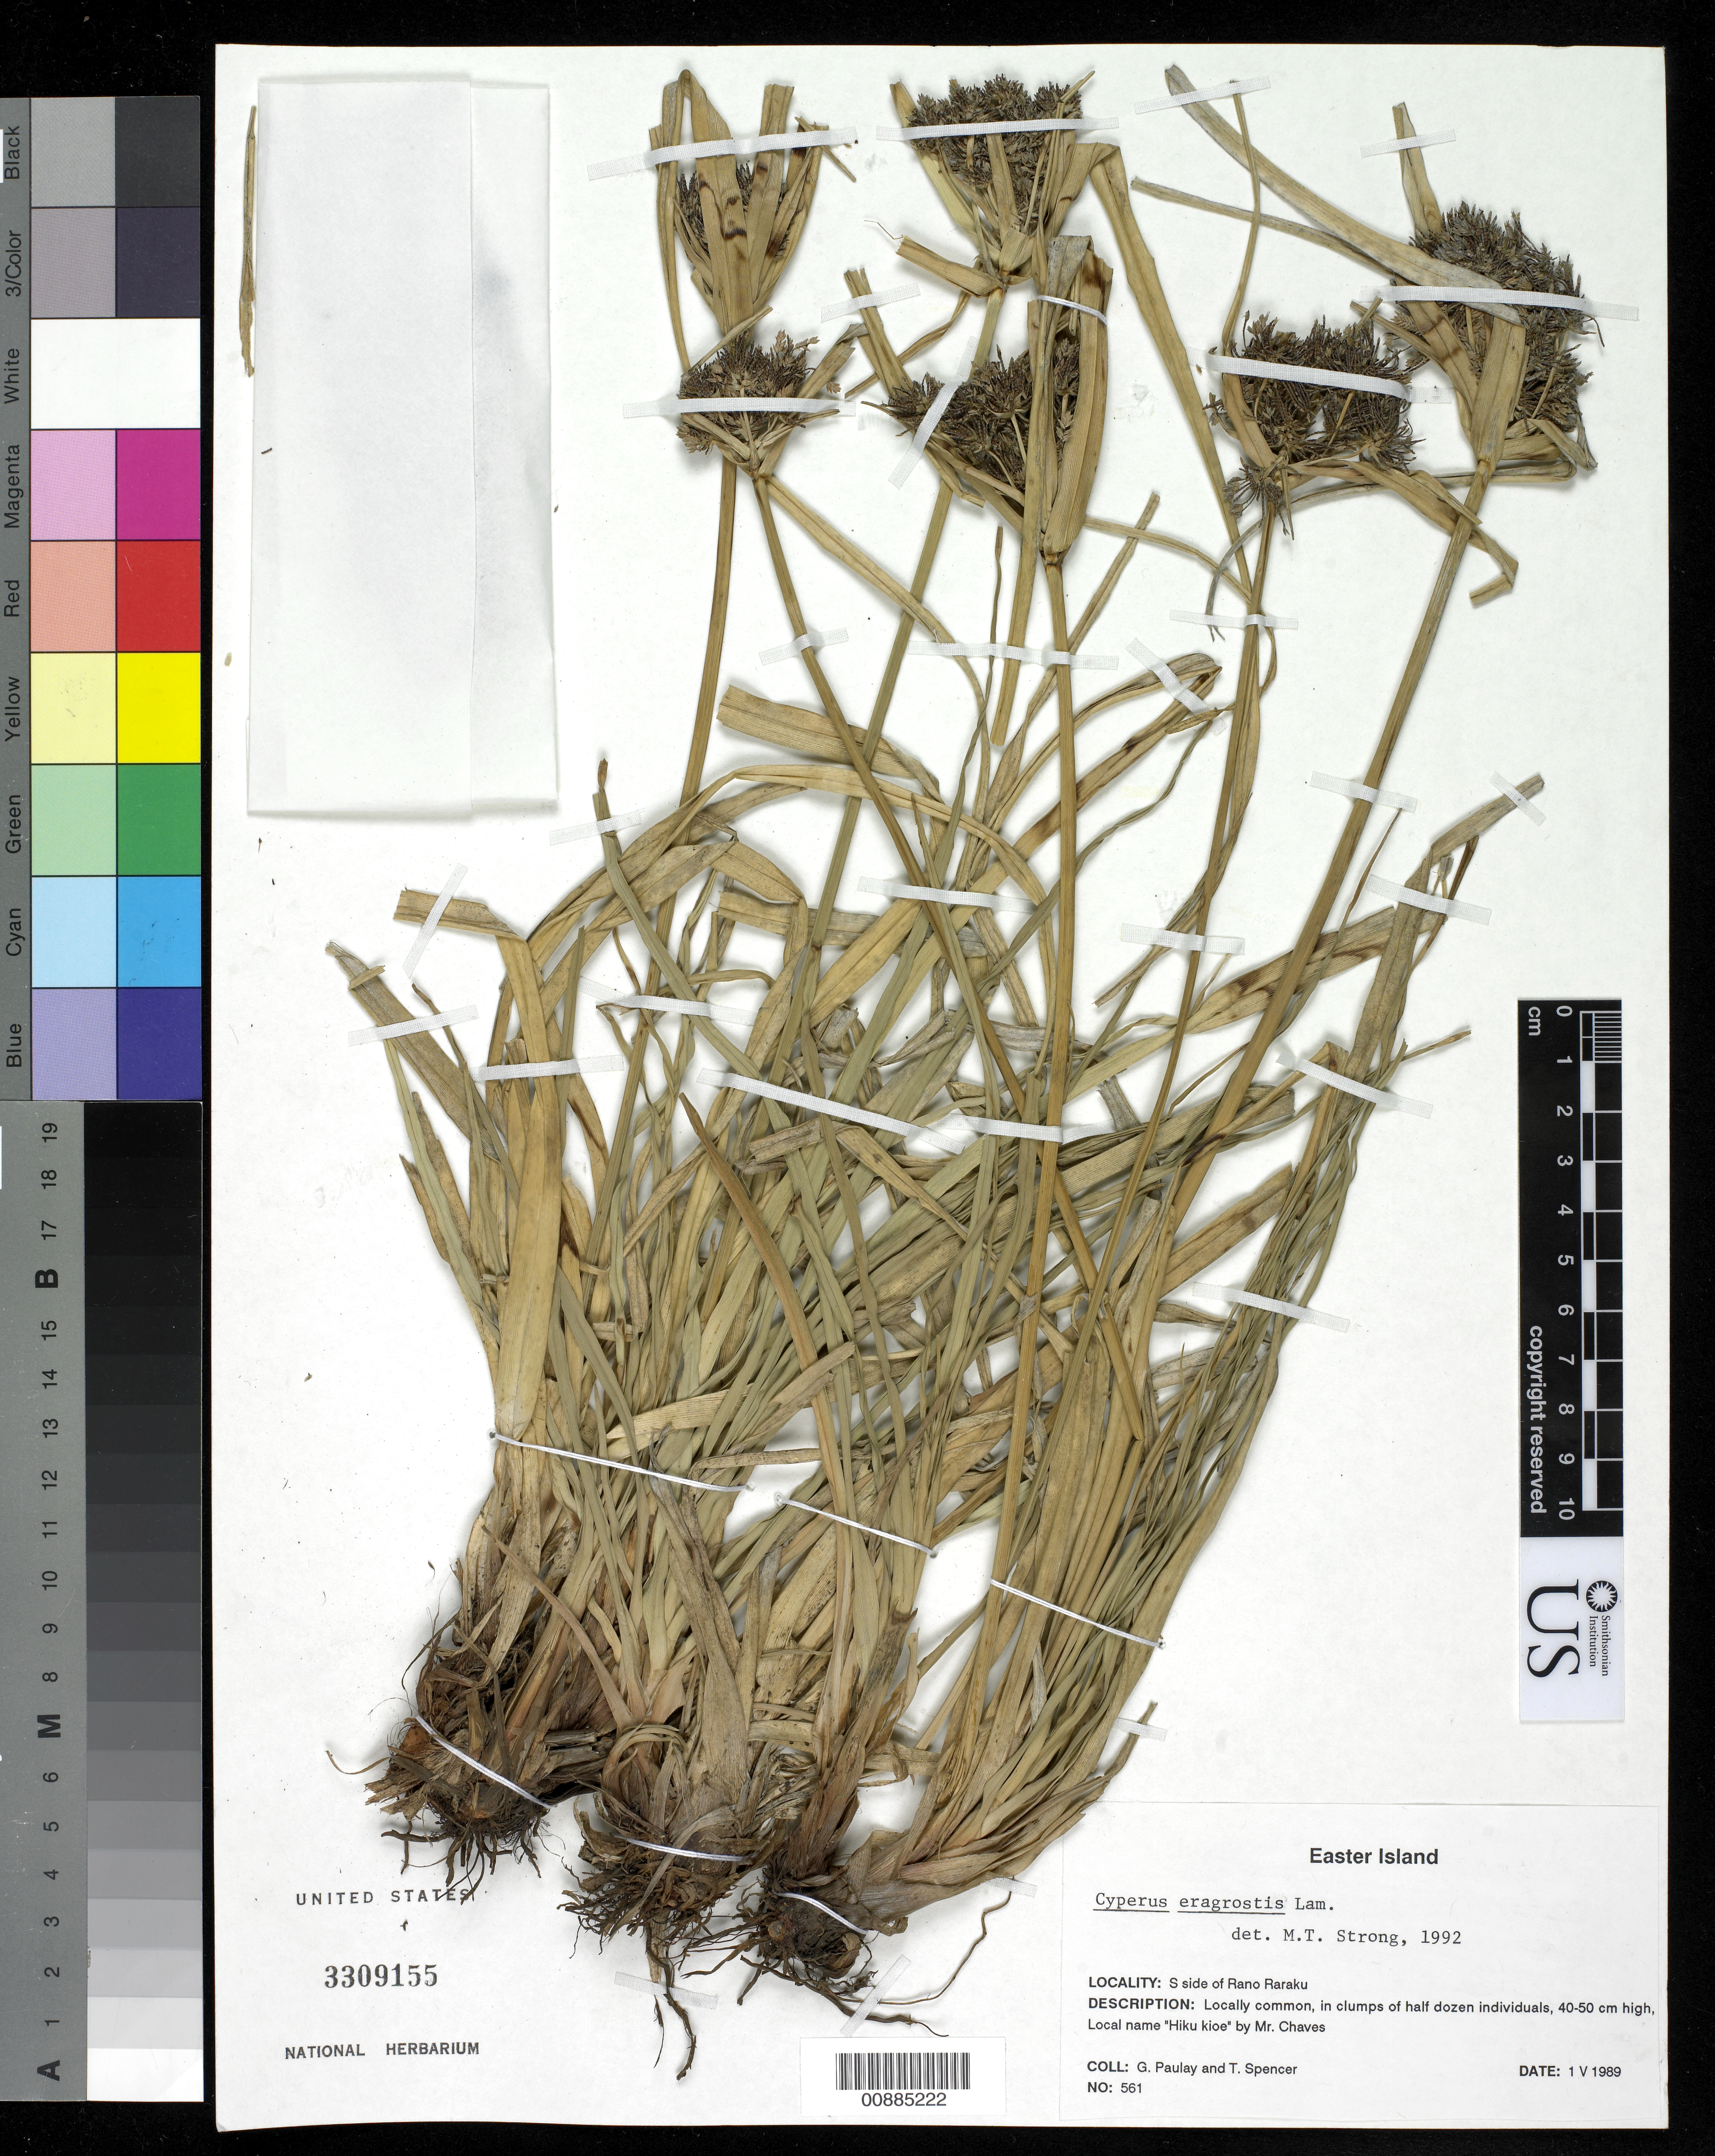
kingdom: Plantae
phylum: Tracheophyta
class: Liliopsida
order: Poales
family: Cyperaceae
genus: Cyperus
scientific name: Cyperus eragrostis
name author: Lam.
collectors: G. Paulay & T. Spencer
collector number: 561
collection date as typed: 01 May 1989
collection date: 1989-05-01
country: Chile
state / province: Valparaíso (V)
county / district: Isla de Pascua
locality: S side of Rano Raraku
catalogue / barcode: US 3309155